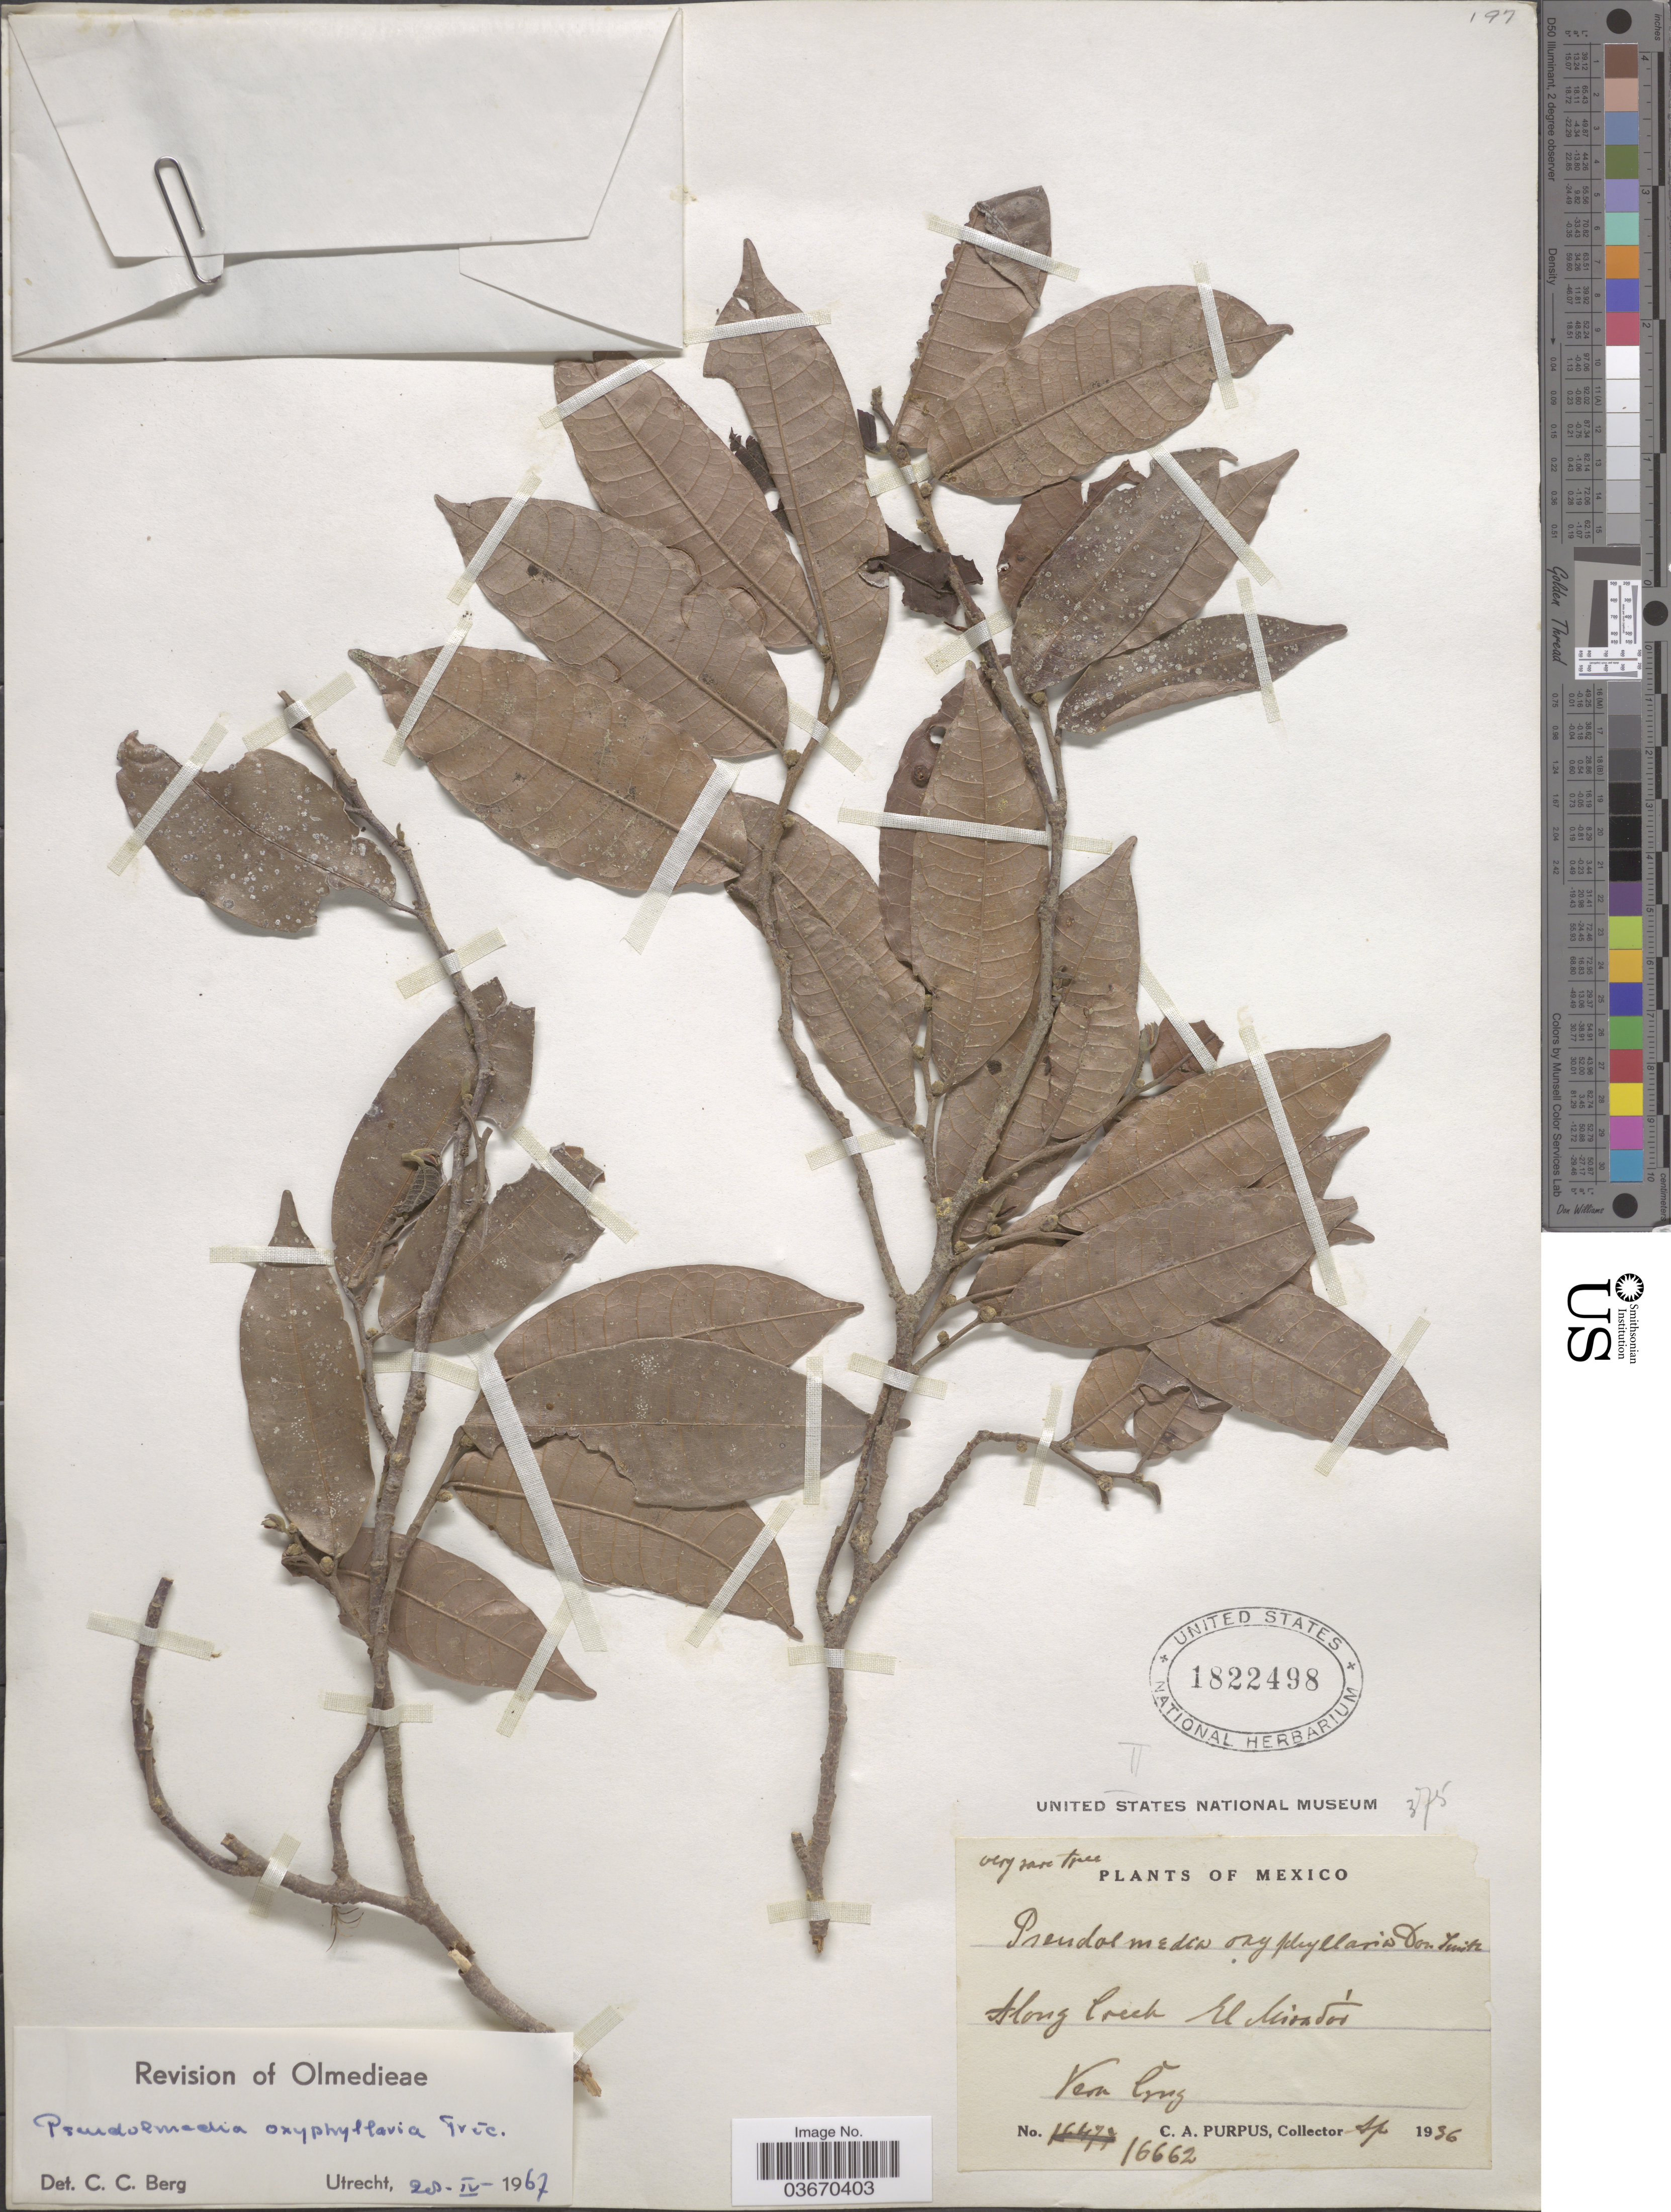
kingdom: Plantae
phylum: Tracheophyta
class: Magnoliopsida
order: Rosales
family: Moraceae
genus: Pseudolmedia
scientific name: Pseudolmedia oxyphyllaria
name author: Donn. Sm.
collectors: C. A. Purpus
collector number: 16662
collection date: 1936-09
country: Mexico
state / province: Veracruz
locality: Along creek El Miradór. Vera Crúz.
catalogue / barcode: US 1822498